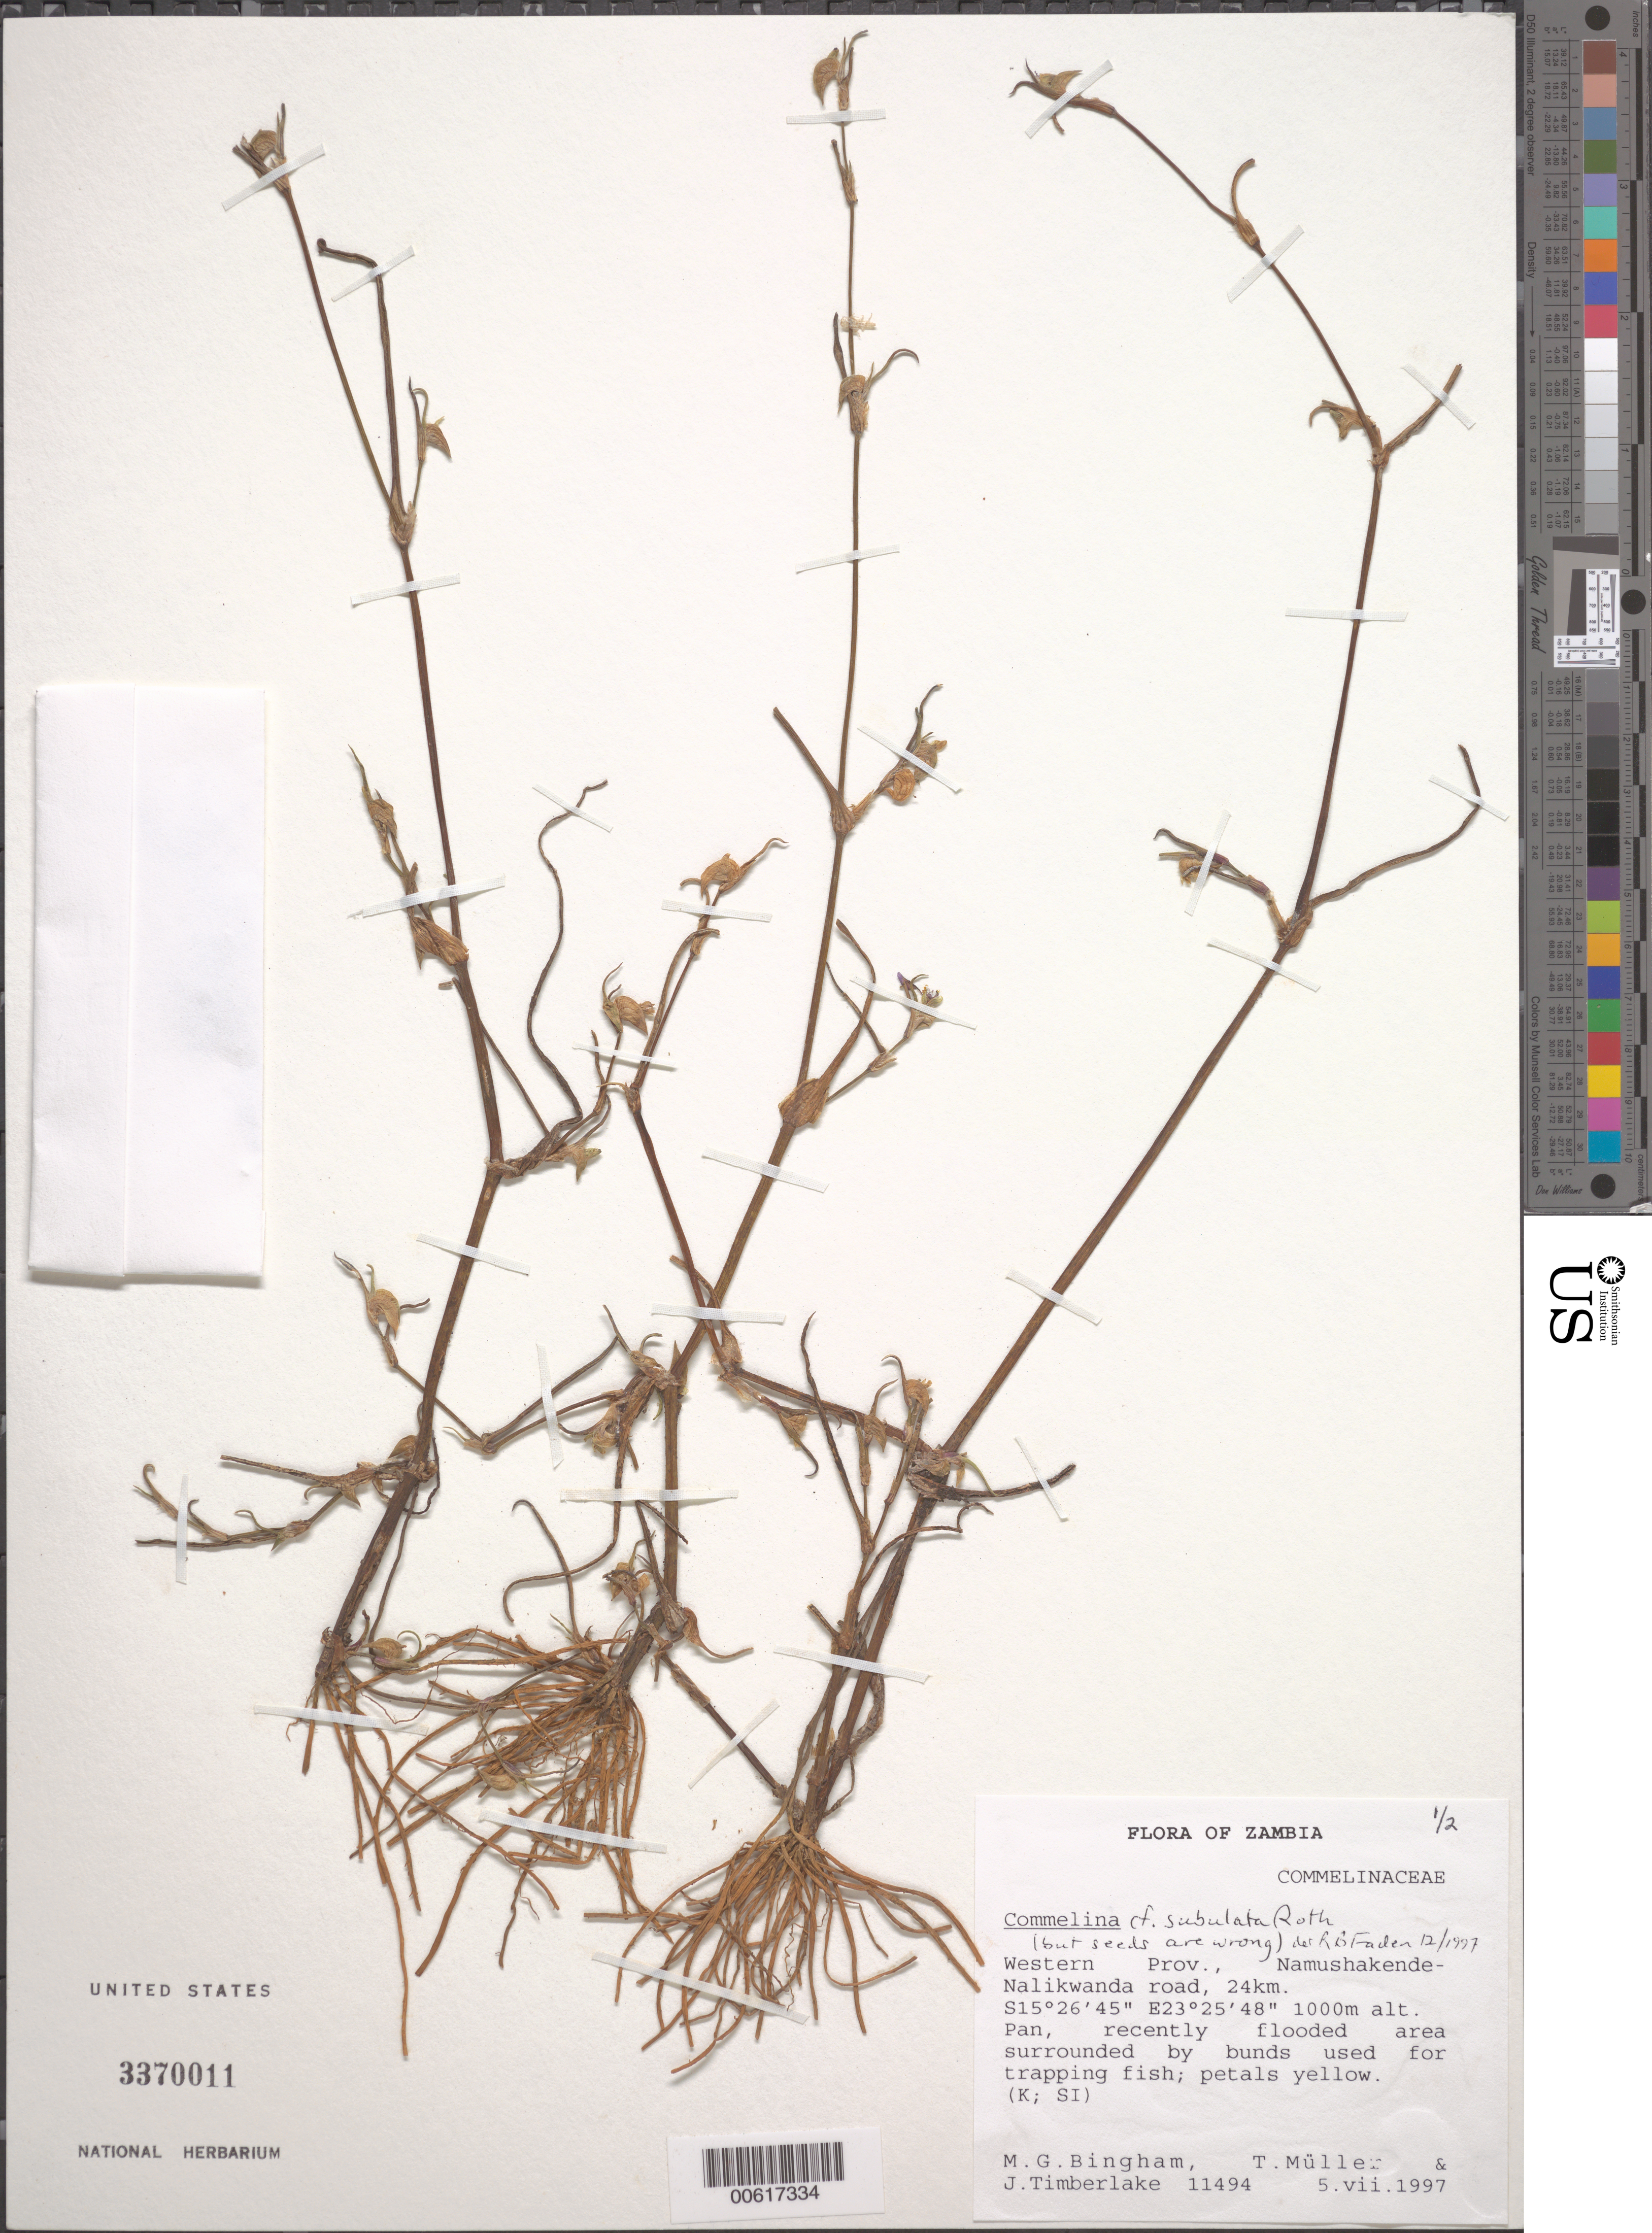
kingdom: Plantae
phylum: Tracheophyta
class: Liliopsida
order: Commelinales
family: Commelinaceae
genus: Commelina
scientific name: Commelina subulata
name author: Roth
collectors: M. Bingham, T. Muller & J. Timberlake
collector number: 11494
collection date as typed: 05 Jun 1997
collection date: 1997-06-05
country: Zambia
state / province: Western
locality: Namushakende-nalikwanda road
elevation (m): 1000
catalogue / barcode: US 3370011